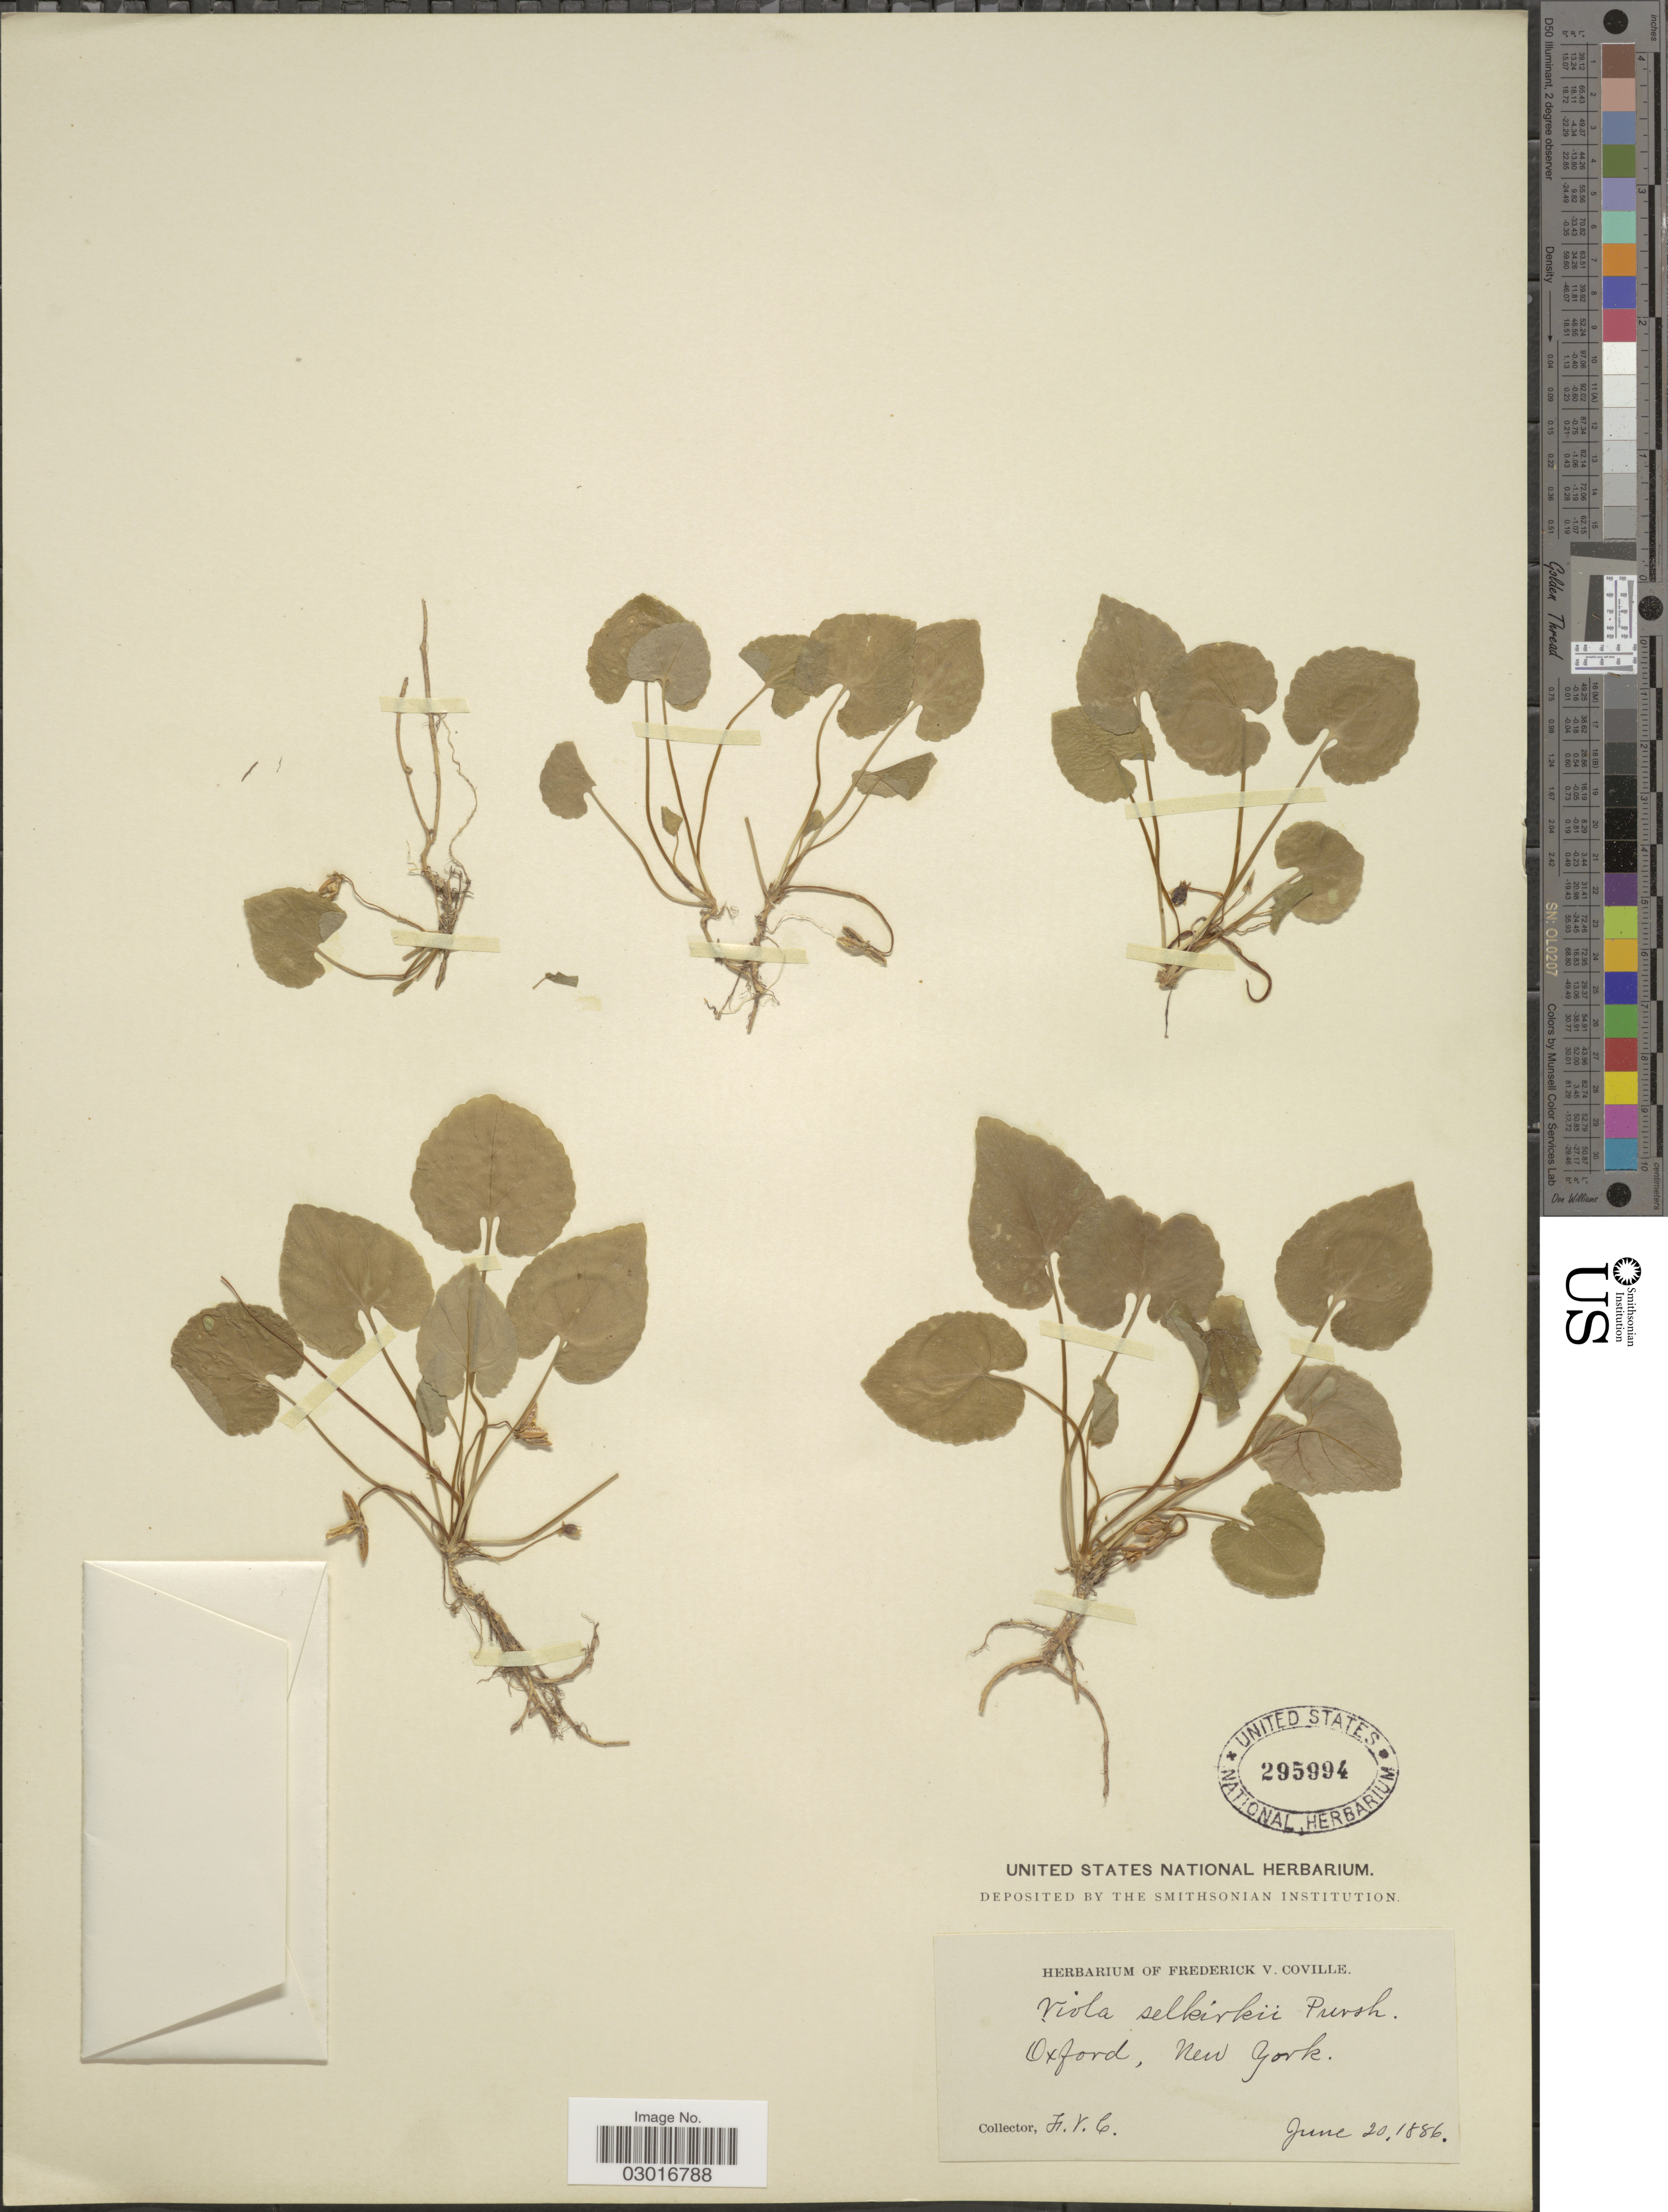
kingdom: Plantae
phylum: Tracheophyta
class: Magnoliopsida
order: Malpighiales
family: Violaceae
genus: Viola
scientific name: Viola selkirkii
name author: Pursh ex Goldie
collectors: F. V. Coville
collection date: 1886-06-20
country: United States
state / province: New York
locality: Oxford.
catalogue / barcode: US 295994